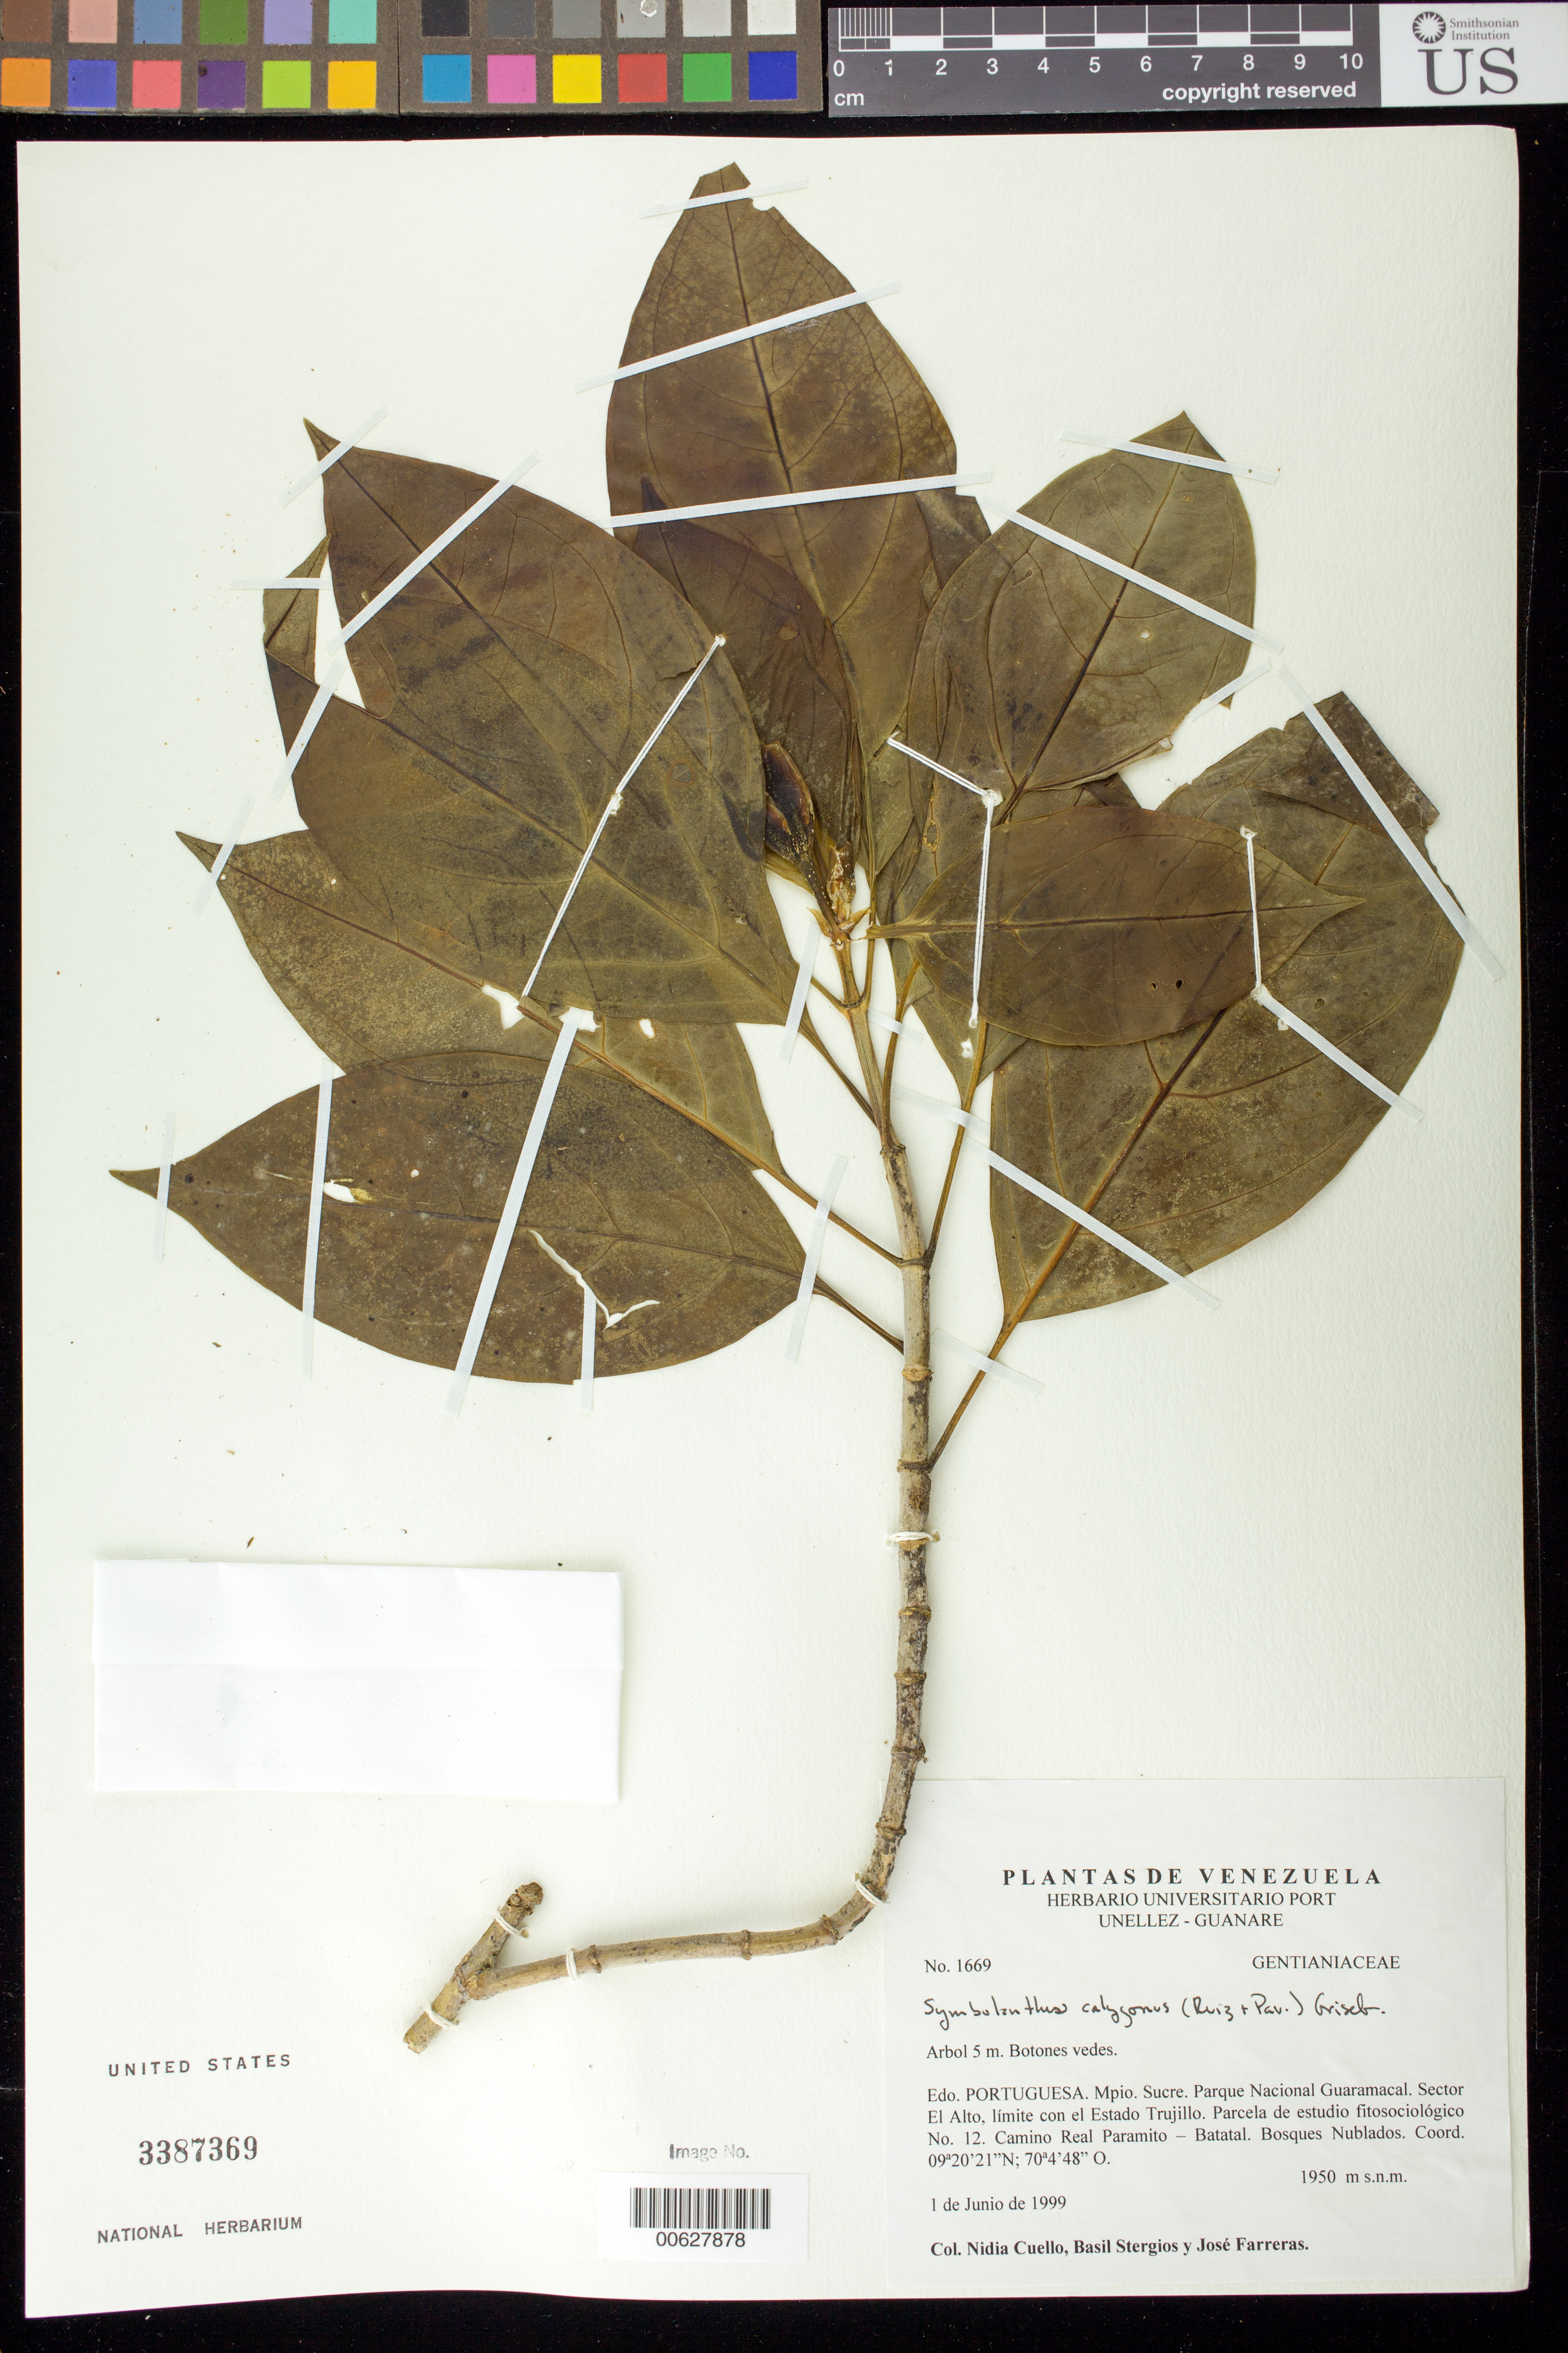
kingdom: Plantae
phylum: Tracheophyta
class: Magnoliopsida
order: Gentianales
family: Gentianaceae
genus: Symbolanthus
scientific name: Symbolanthus vasculosus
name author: (Griseb.) Gilg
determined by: Dorr, L. J., (BOT), Smithsonian Institution - National Museum of Natural History (UNITED STATES)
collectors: N. L. Cuello, B. G. Stergios & J. Farreras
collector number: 1669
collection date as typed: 01 Jun 1999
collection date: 1999-06-01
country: Venezuela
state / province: Portuguesa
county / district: Sucre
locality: Parque Nacional Guaramacal. Sector El Alto. Camino Real Paramito-Batatal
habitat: Bosques Nubladas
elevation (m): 1950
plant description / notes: PORT, US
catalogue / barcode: US 3387369